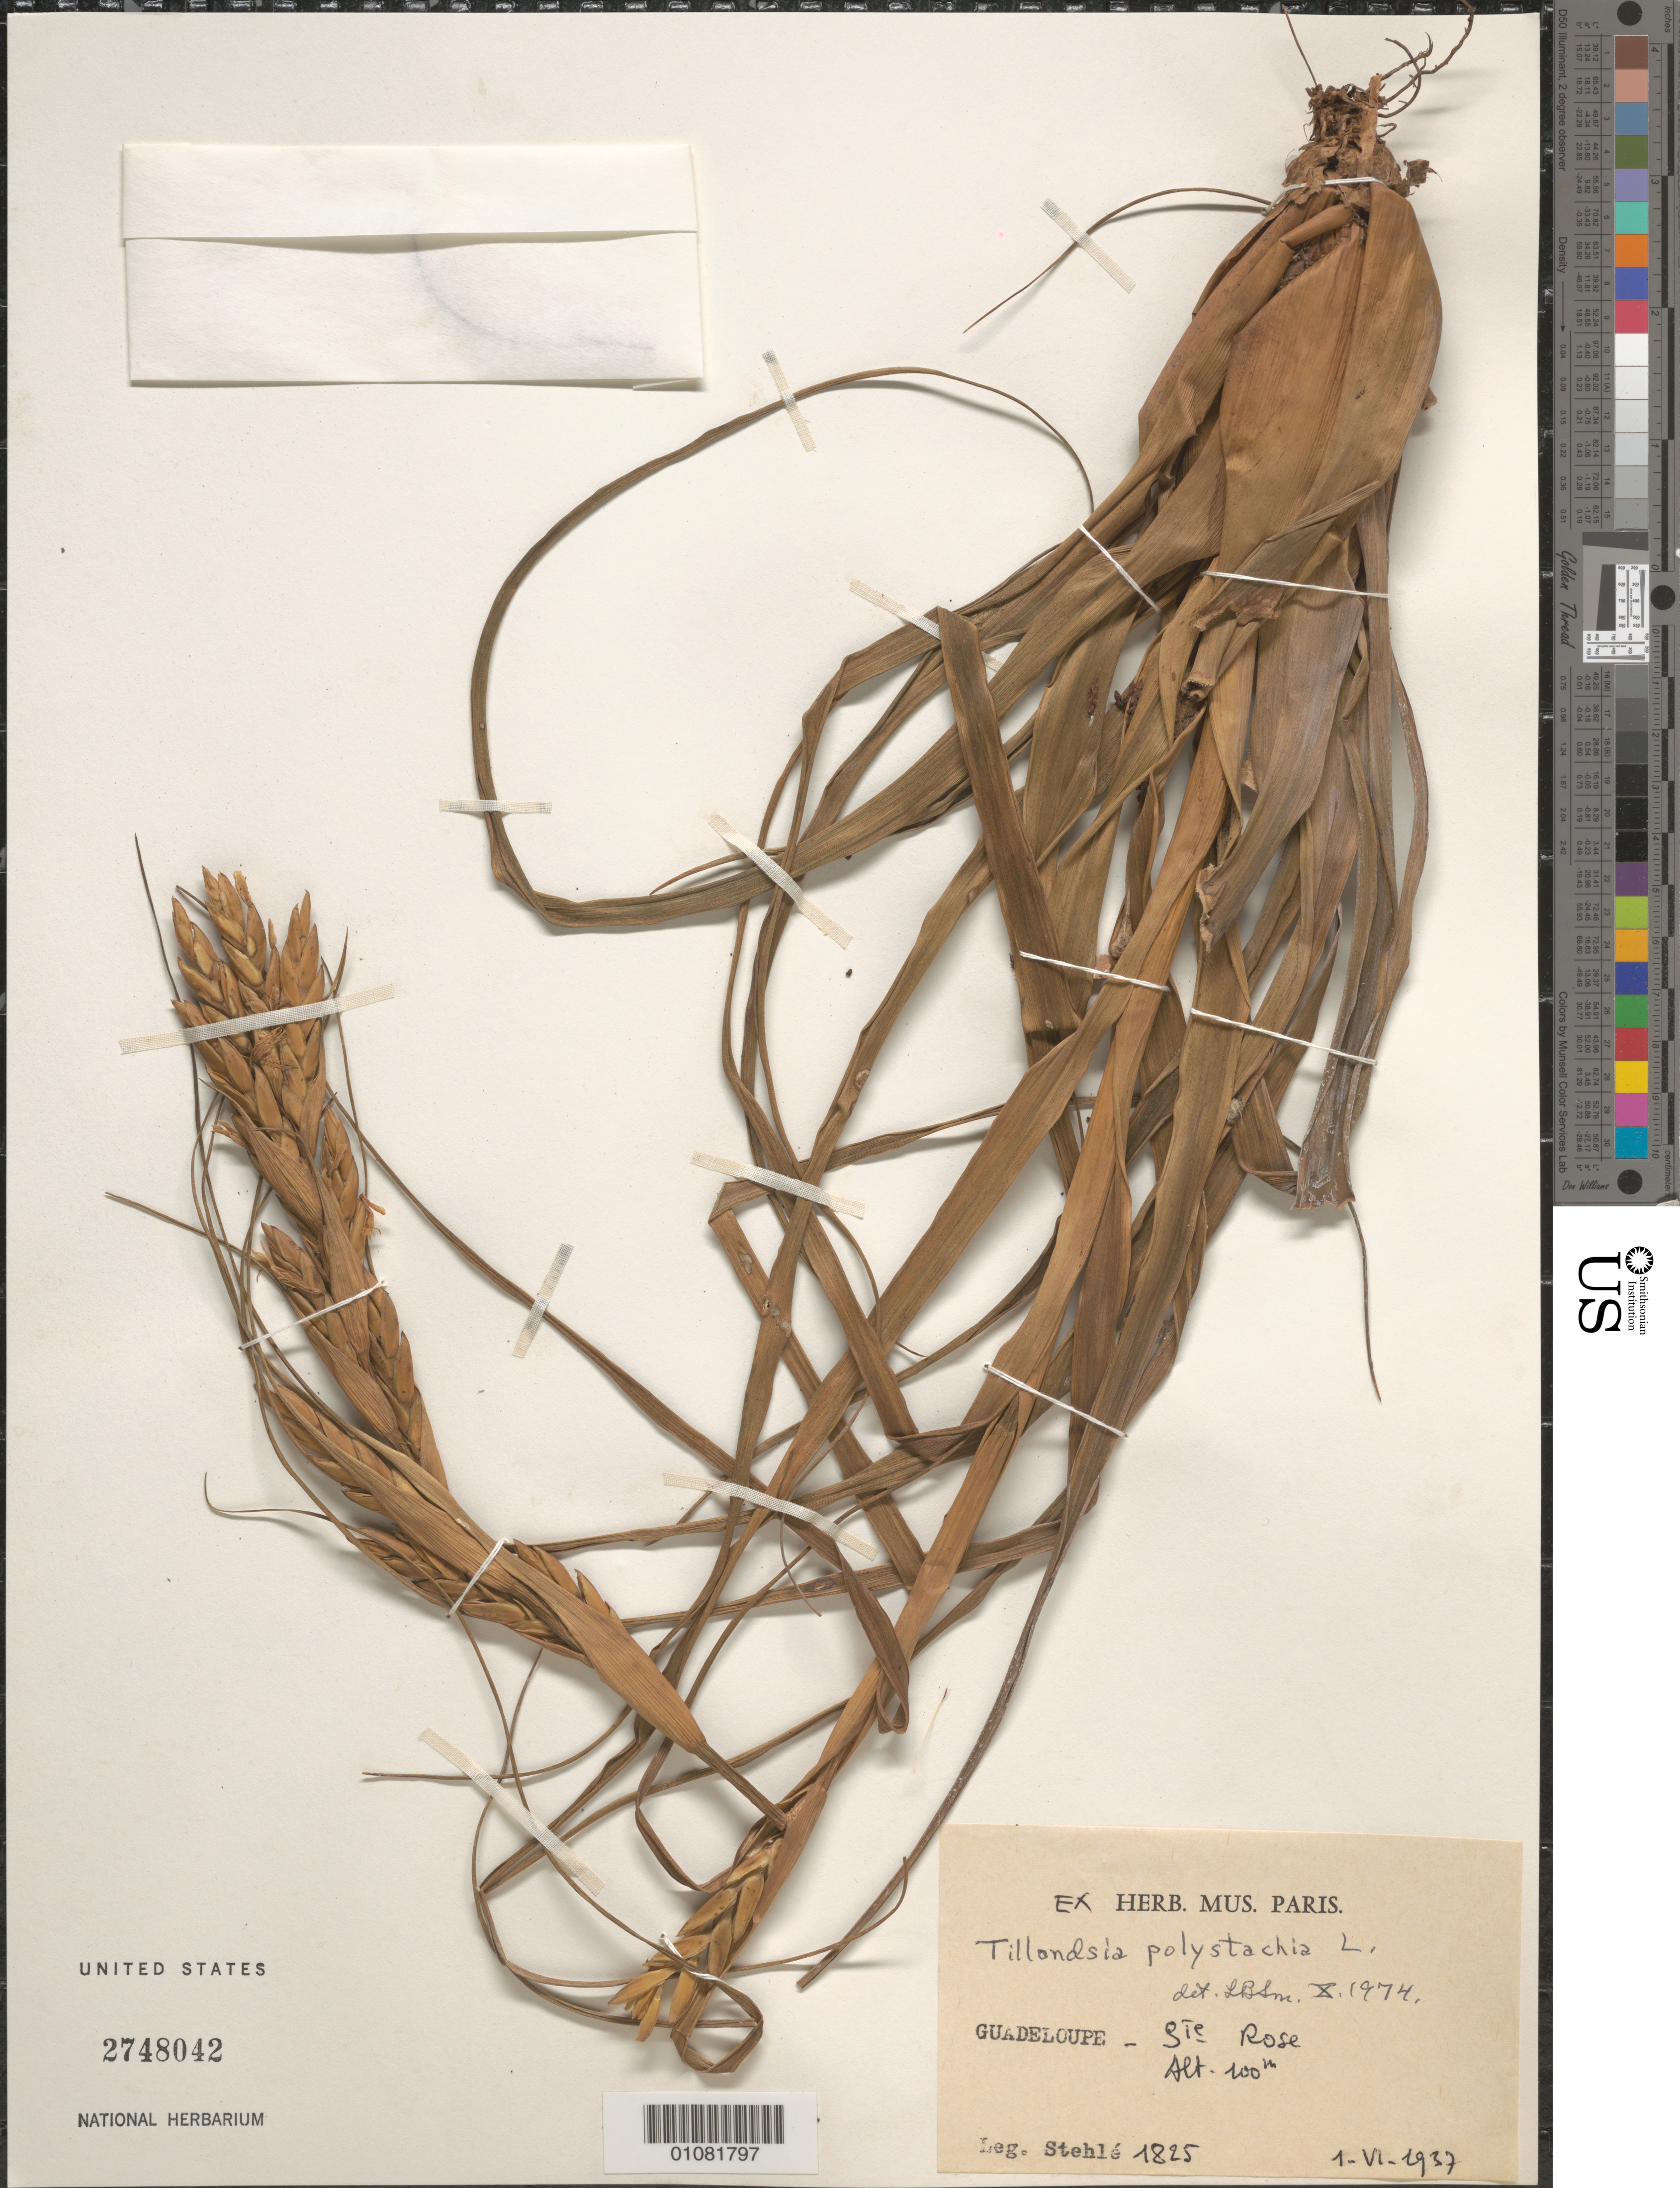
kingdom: Plantae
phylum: Tracheophyta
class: Liliopsida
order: Poales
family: Bromeliaceae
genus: Tillandsia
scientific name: Tillandsia polystachia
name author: (L.) L.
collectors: H. Stehlé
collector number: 1825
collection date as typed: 01 Jun 1937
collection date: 1937-06-01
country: Guadeloupe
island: Basse Terre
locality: Sainte Rose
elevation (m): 100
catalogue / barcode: US 2748042